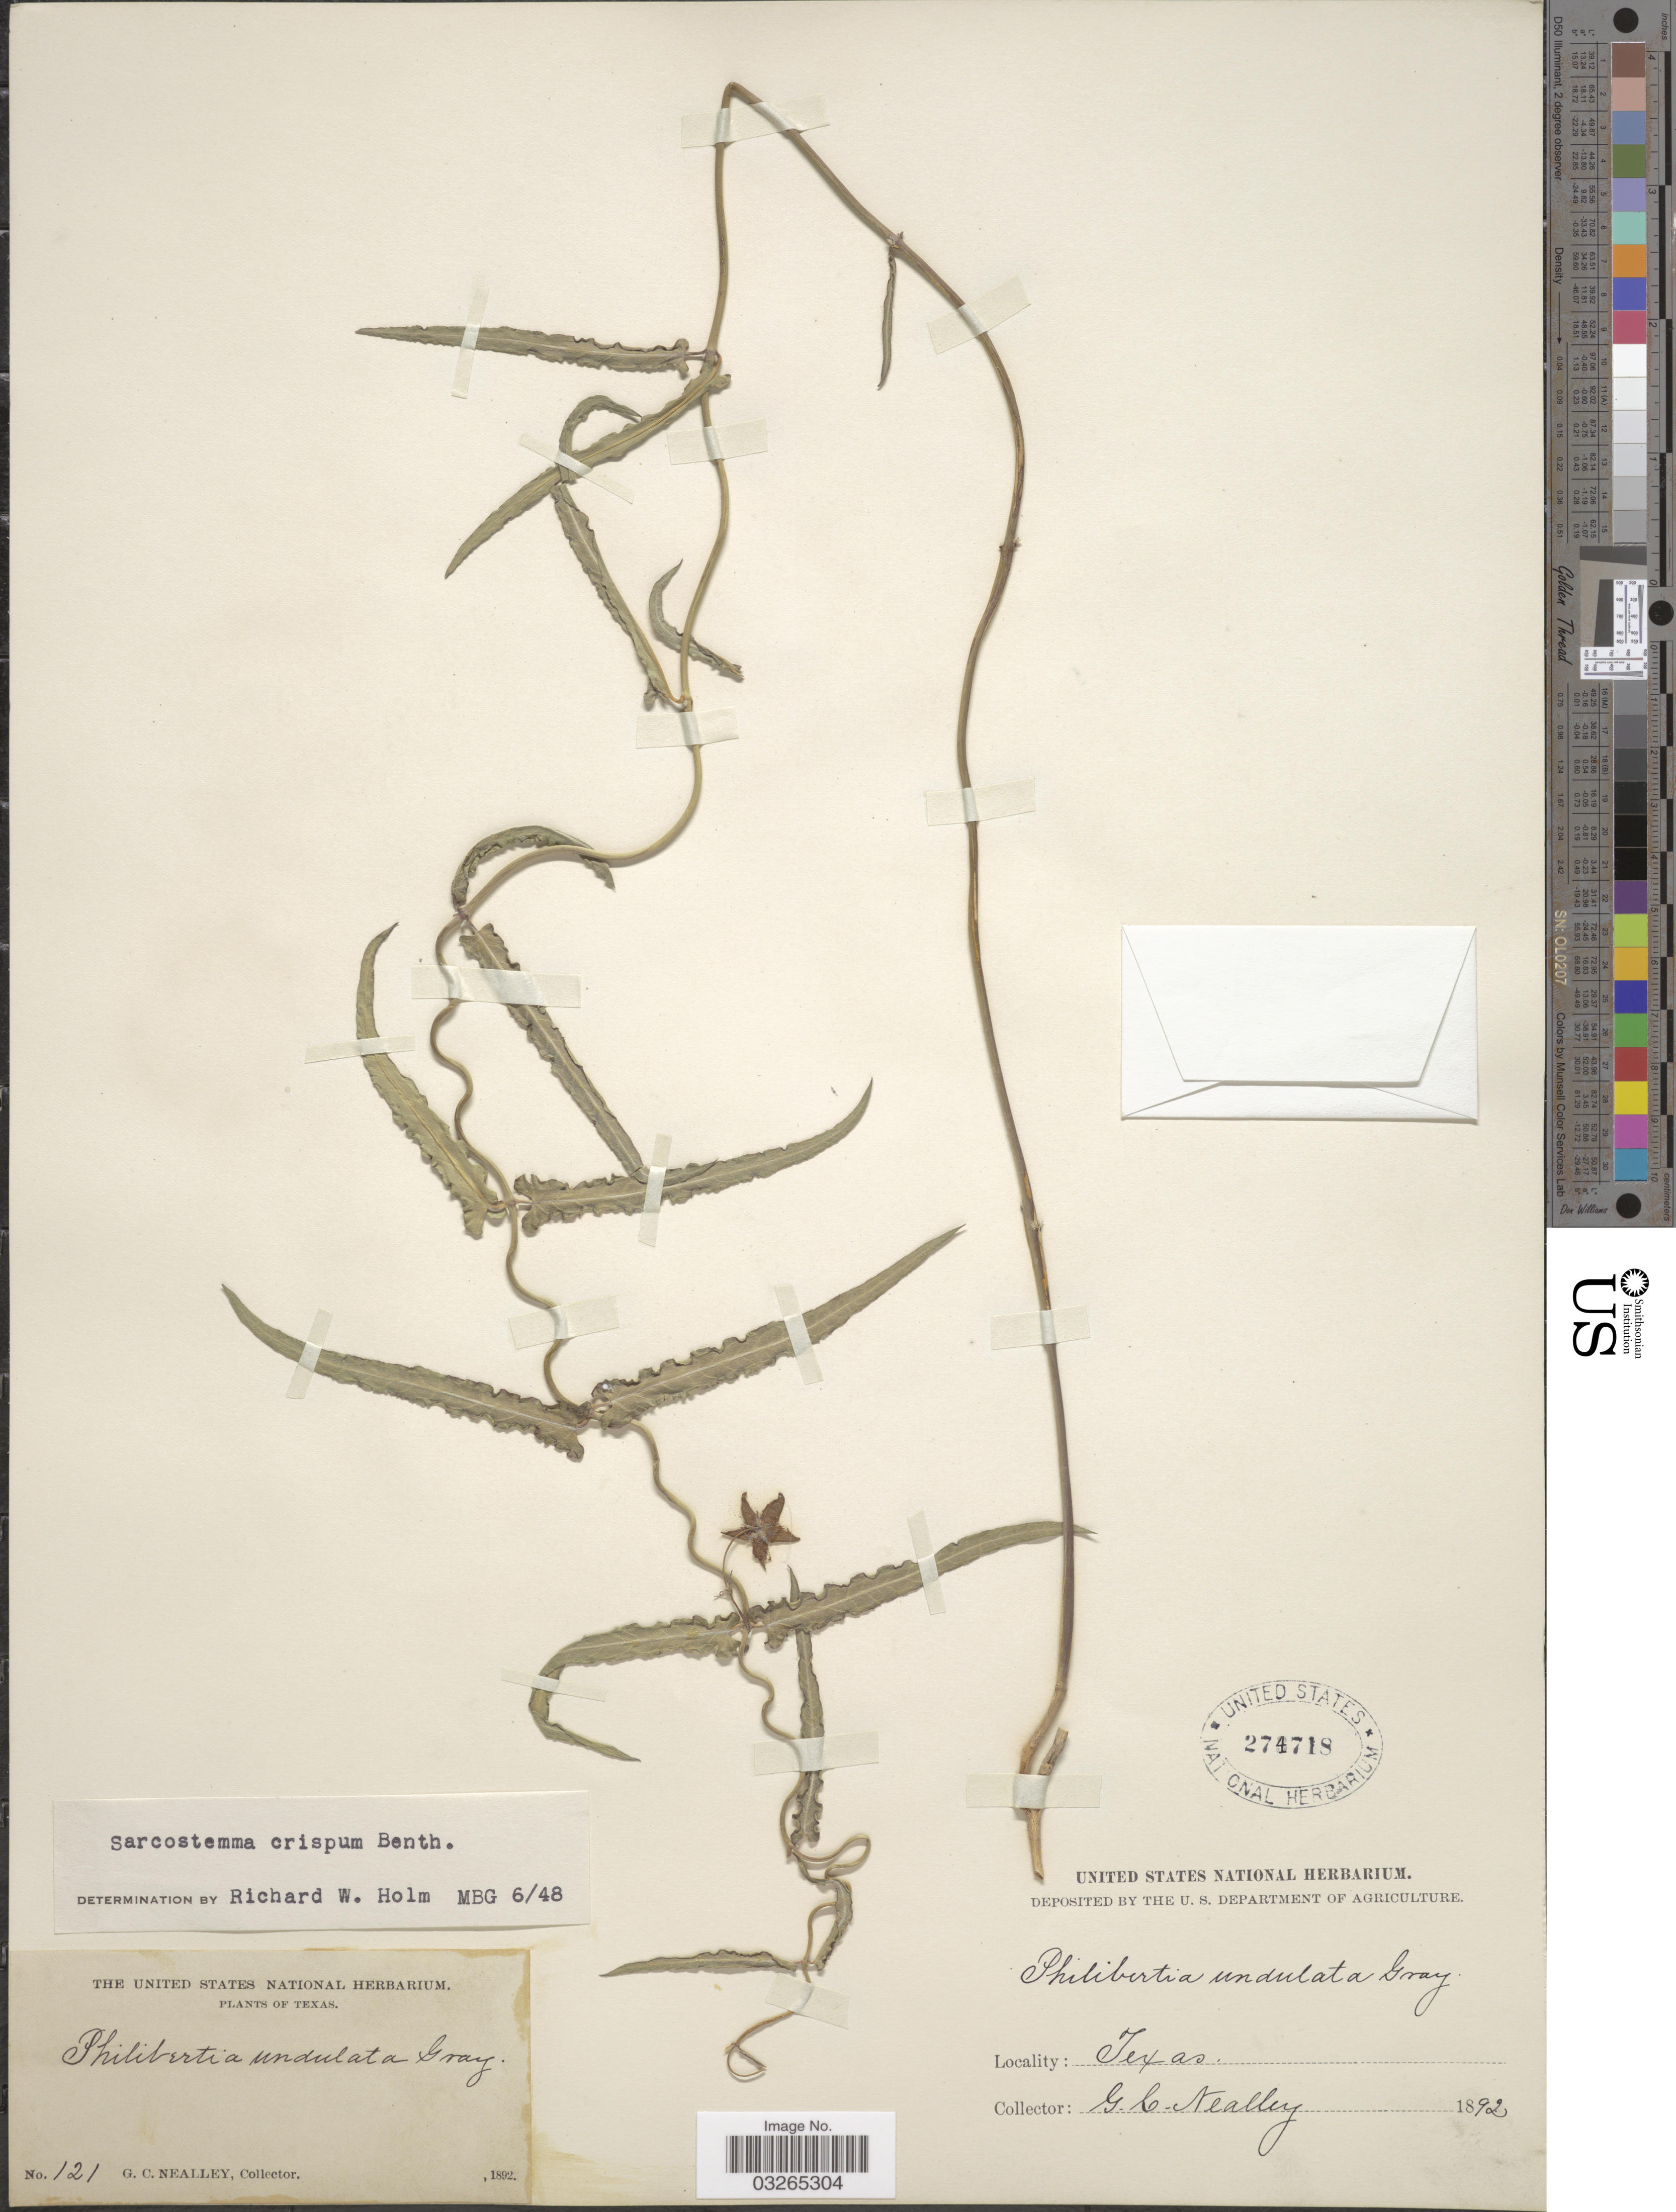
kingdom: Plantae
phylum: Tracheophyta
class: Magnoliopsida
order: Gentianales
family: Apocynaceae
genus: Sarcostemma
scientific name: Sarcostemma crispum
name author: Benth.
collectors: G. Neally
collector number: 121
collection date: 1892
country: United States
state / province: Texas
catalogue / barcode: US 274718